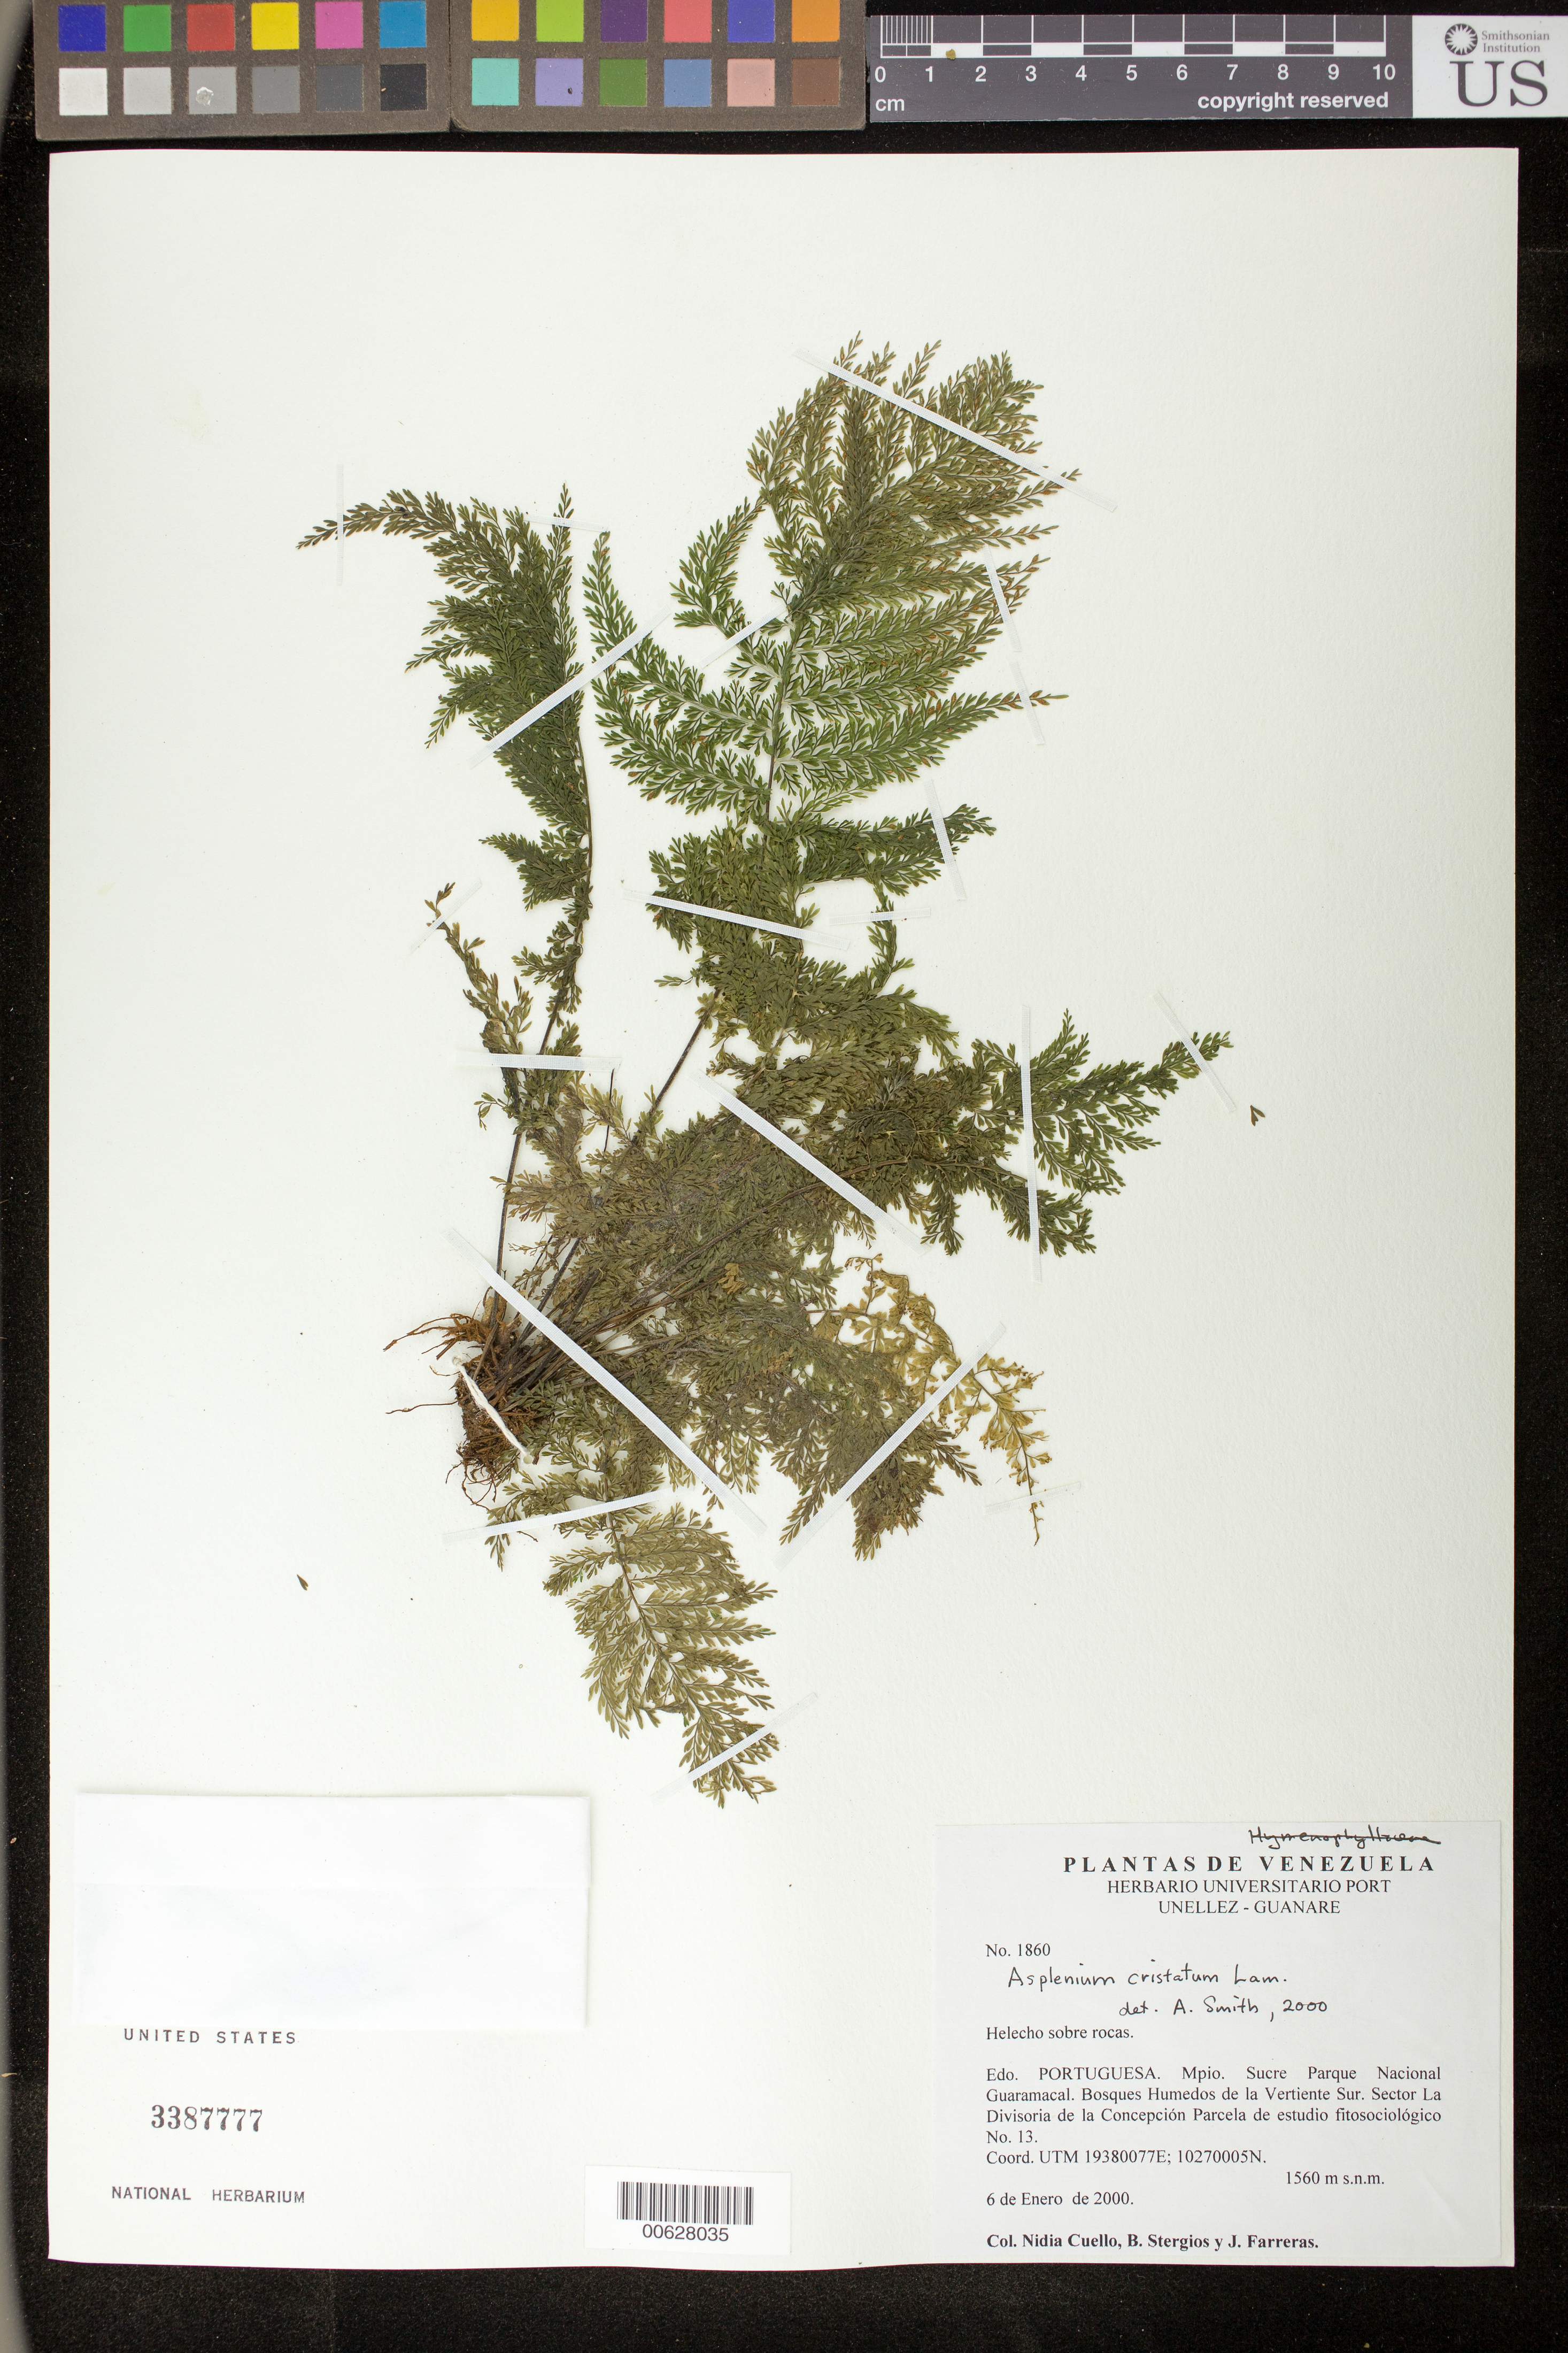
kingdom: Plantae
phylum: Tracheophyta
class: Polypodiopsida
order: Polypodiales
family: Aspleniaceae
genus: Asplenium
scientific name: Asplenium cristatum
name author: Lam.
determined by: Smith, Alan R., (UC)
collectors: N. L. Cuello, B. G. Stergios & J. Farreras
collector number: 1860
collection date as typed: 06 Jan 2000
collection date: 2000-01-06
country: Venezuela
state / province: Portuguesa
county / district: Sucre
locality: Parque Nacional Guaramacal. Sector La Divisoria de la Concepción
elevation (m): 1560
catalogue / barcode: US 3387777